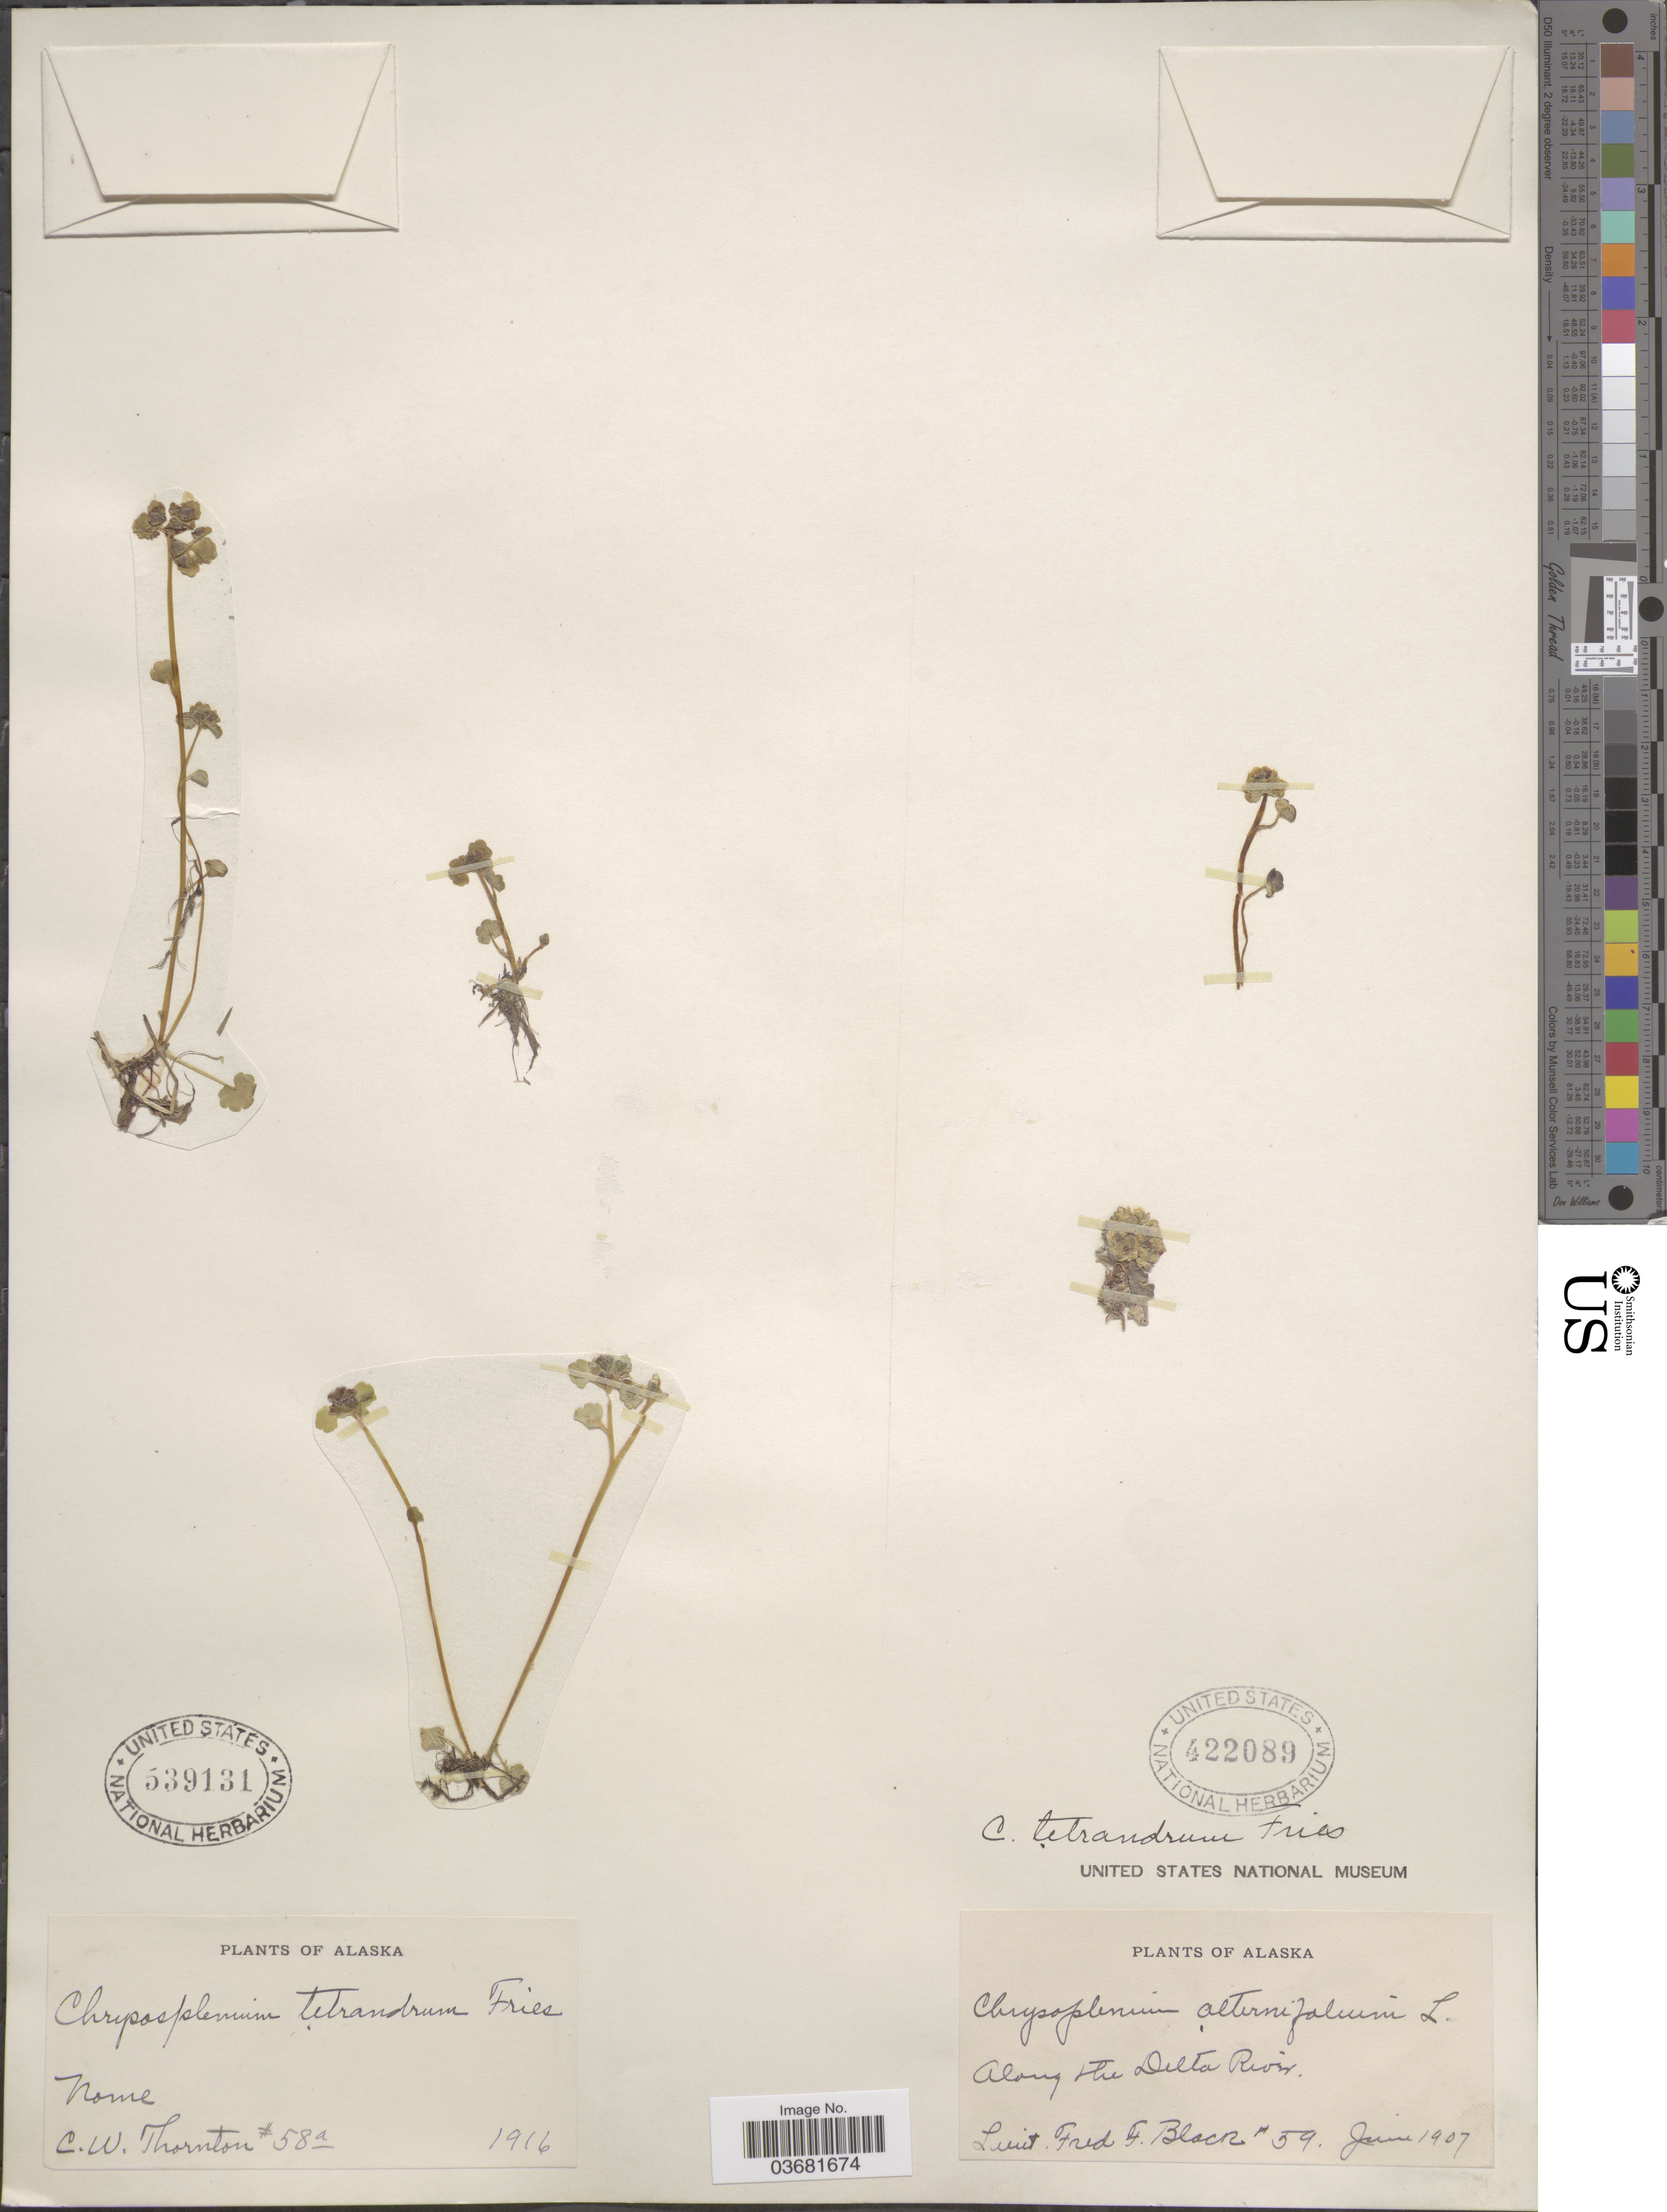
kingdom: Plantae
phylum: Tracheophyta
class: Magnoliopsida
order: Saxifragales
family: Saxifragaceae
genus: Chrysosplenium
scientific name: Chrysosplenium tetrandrum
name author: (N. Lund) Th. Fr.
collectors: C. Thornton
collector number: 58a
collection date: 1916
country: United States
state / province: Alaska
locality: Nome.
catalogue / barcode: US 539131-2